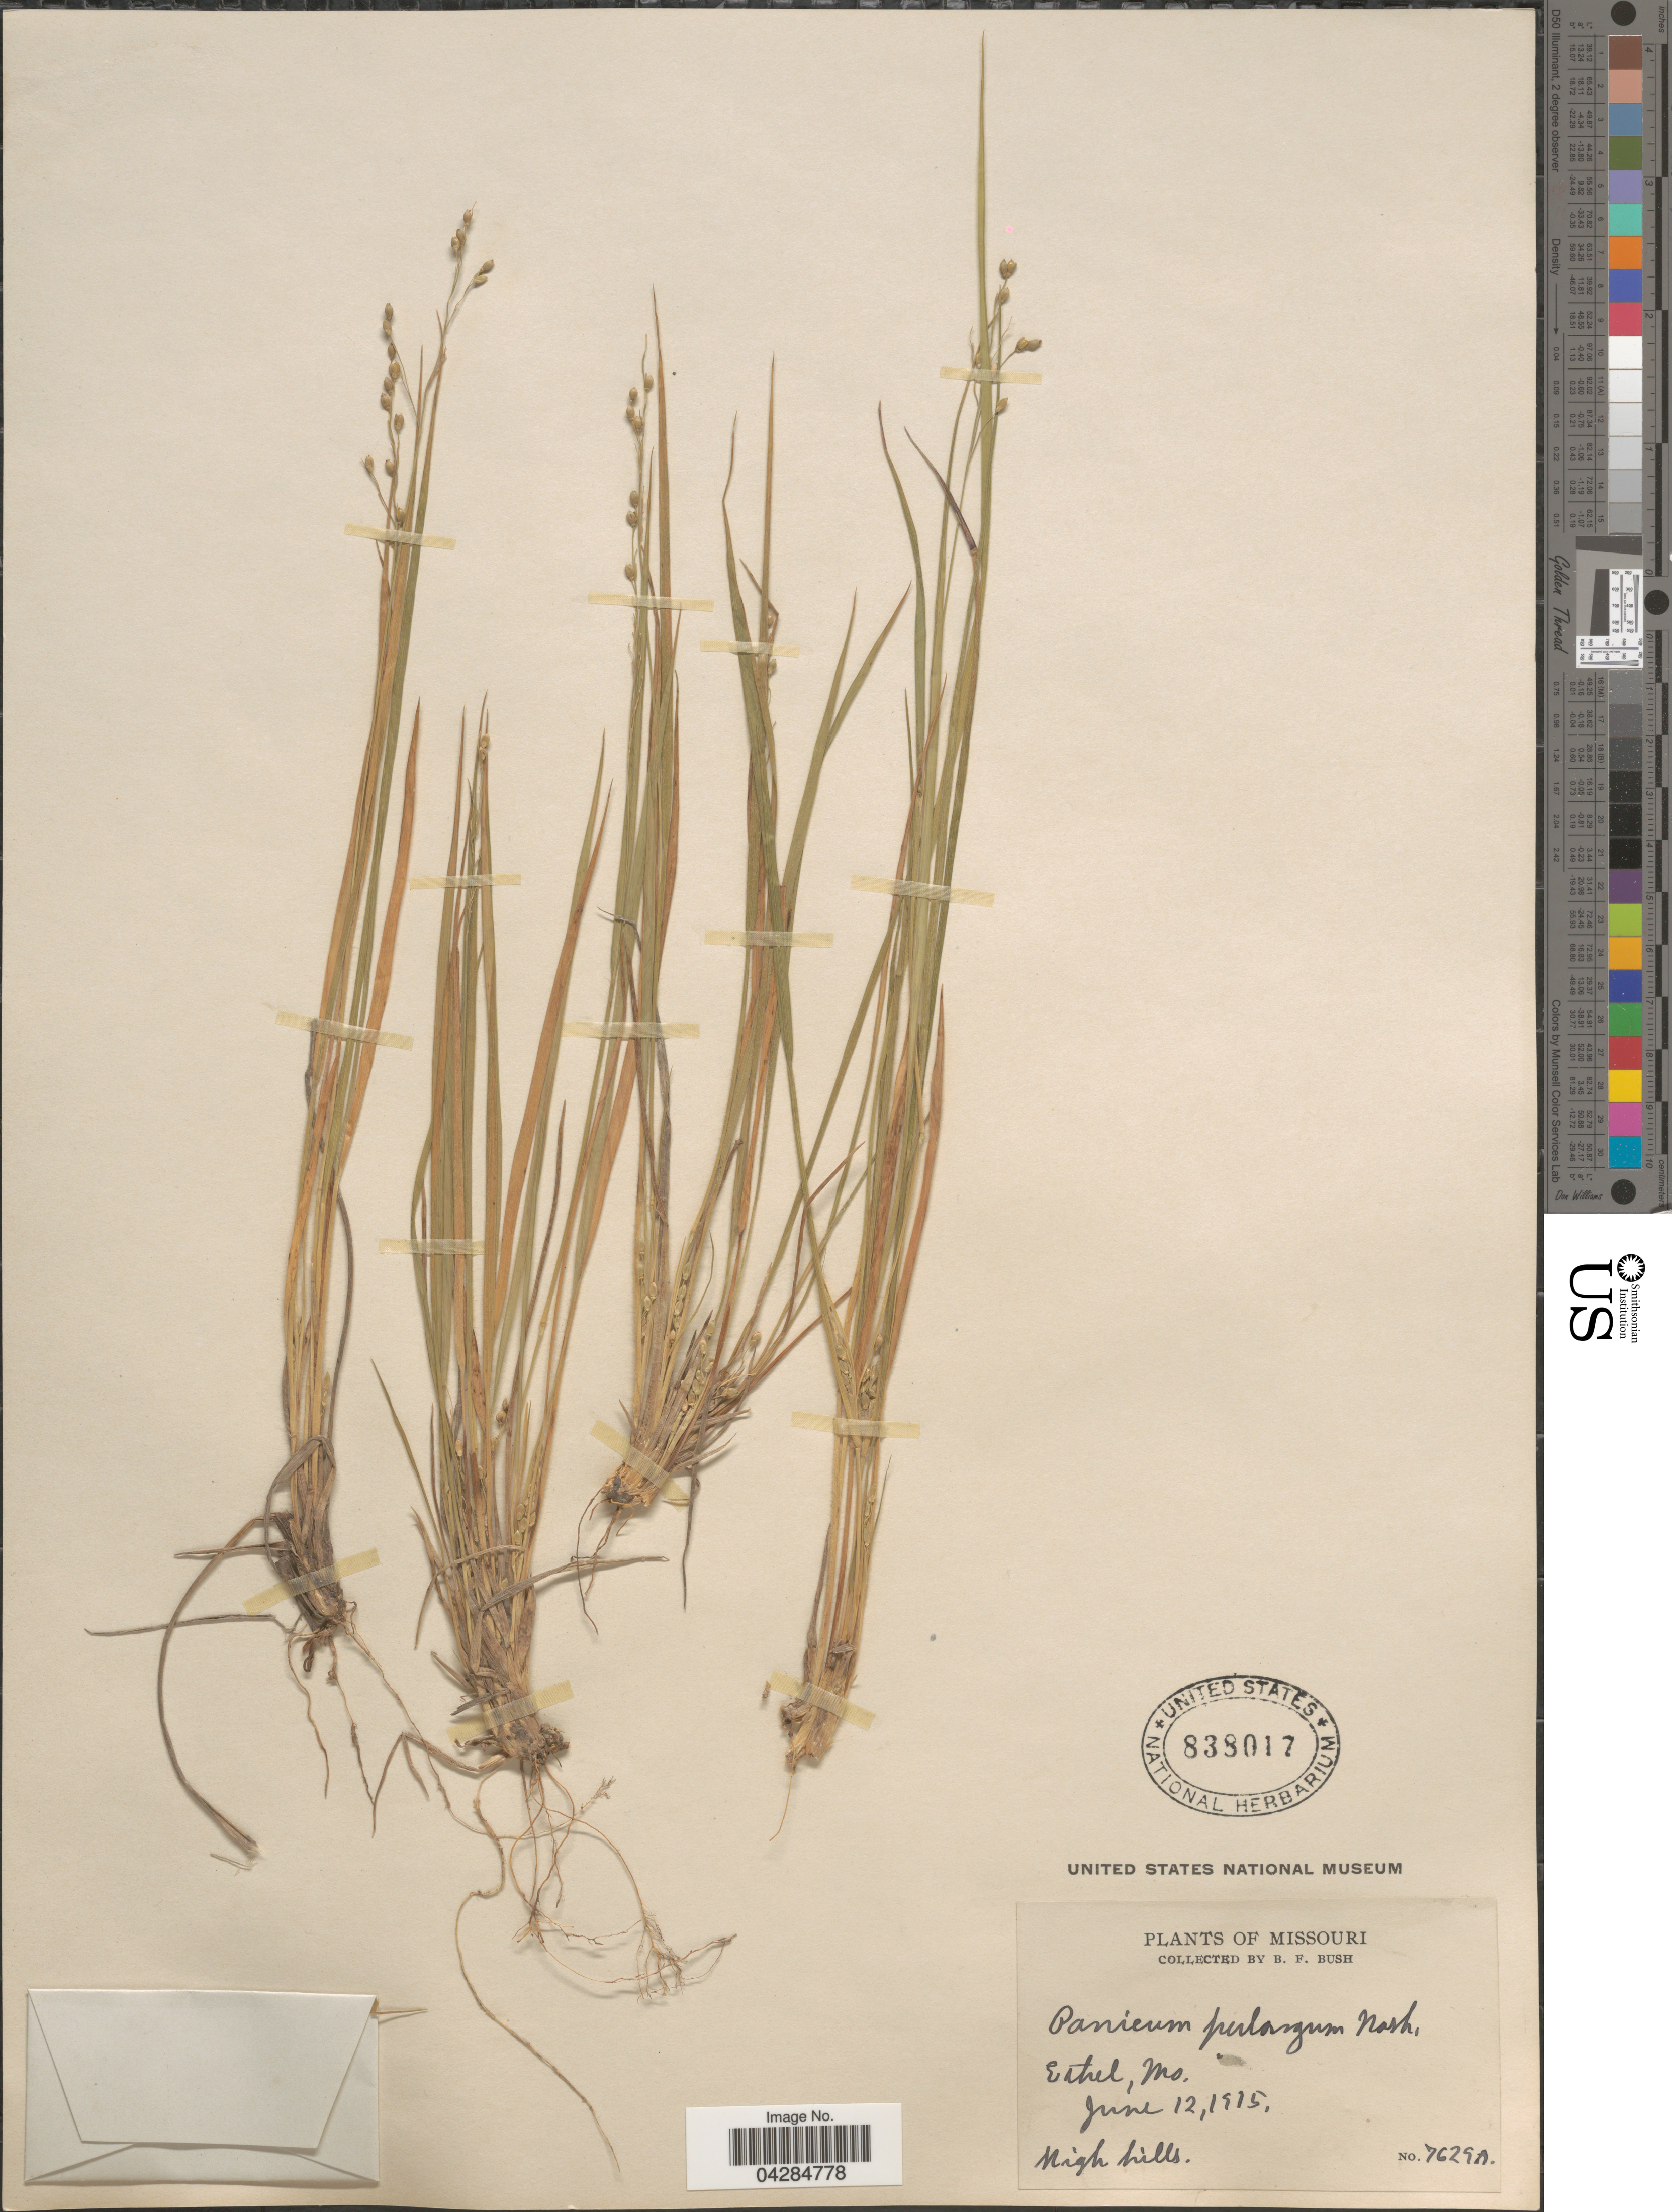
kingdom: Plantae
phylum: Tracheophyta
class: Liliopsida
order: Poales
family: Poaceae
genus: Dichanthelium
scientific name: Dichanthelium perlongum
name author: (Nash) Freckmann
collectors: B. F. Bush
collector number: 7629A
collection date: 1915-06-12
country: United States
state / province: Missouri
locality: Ethel.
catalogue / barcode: US 838017